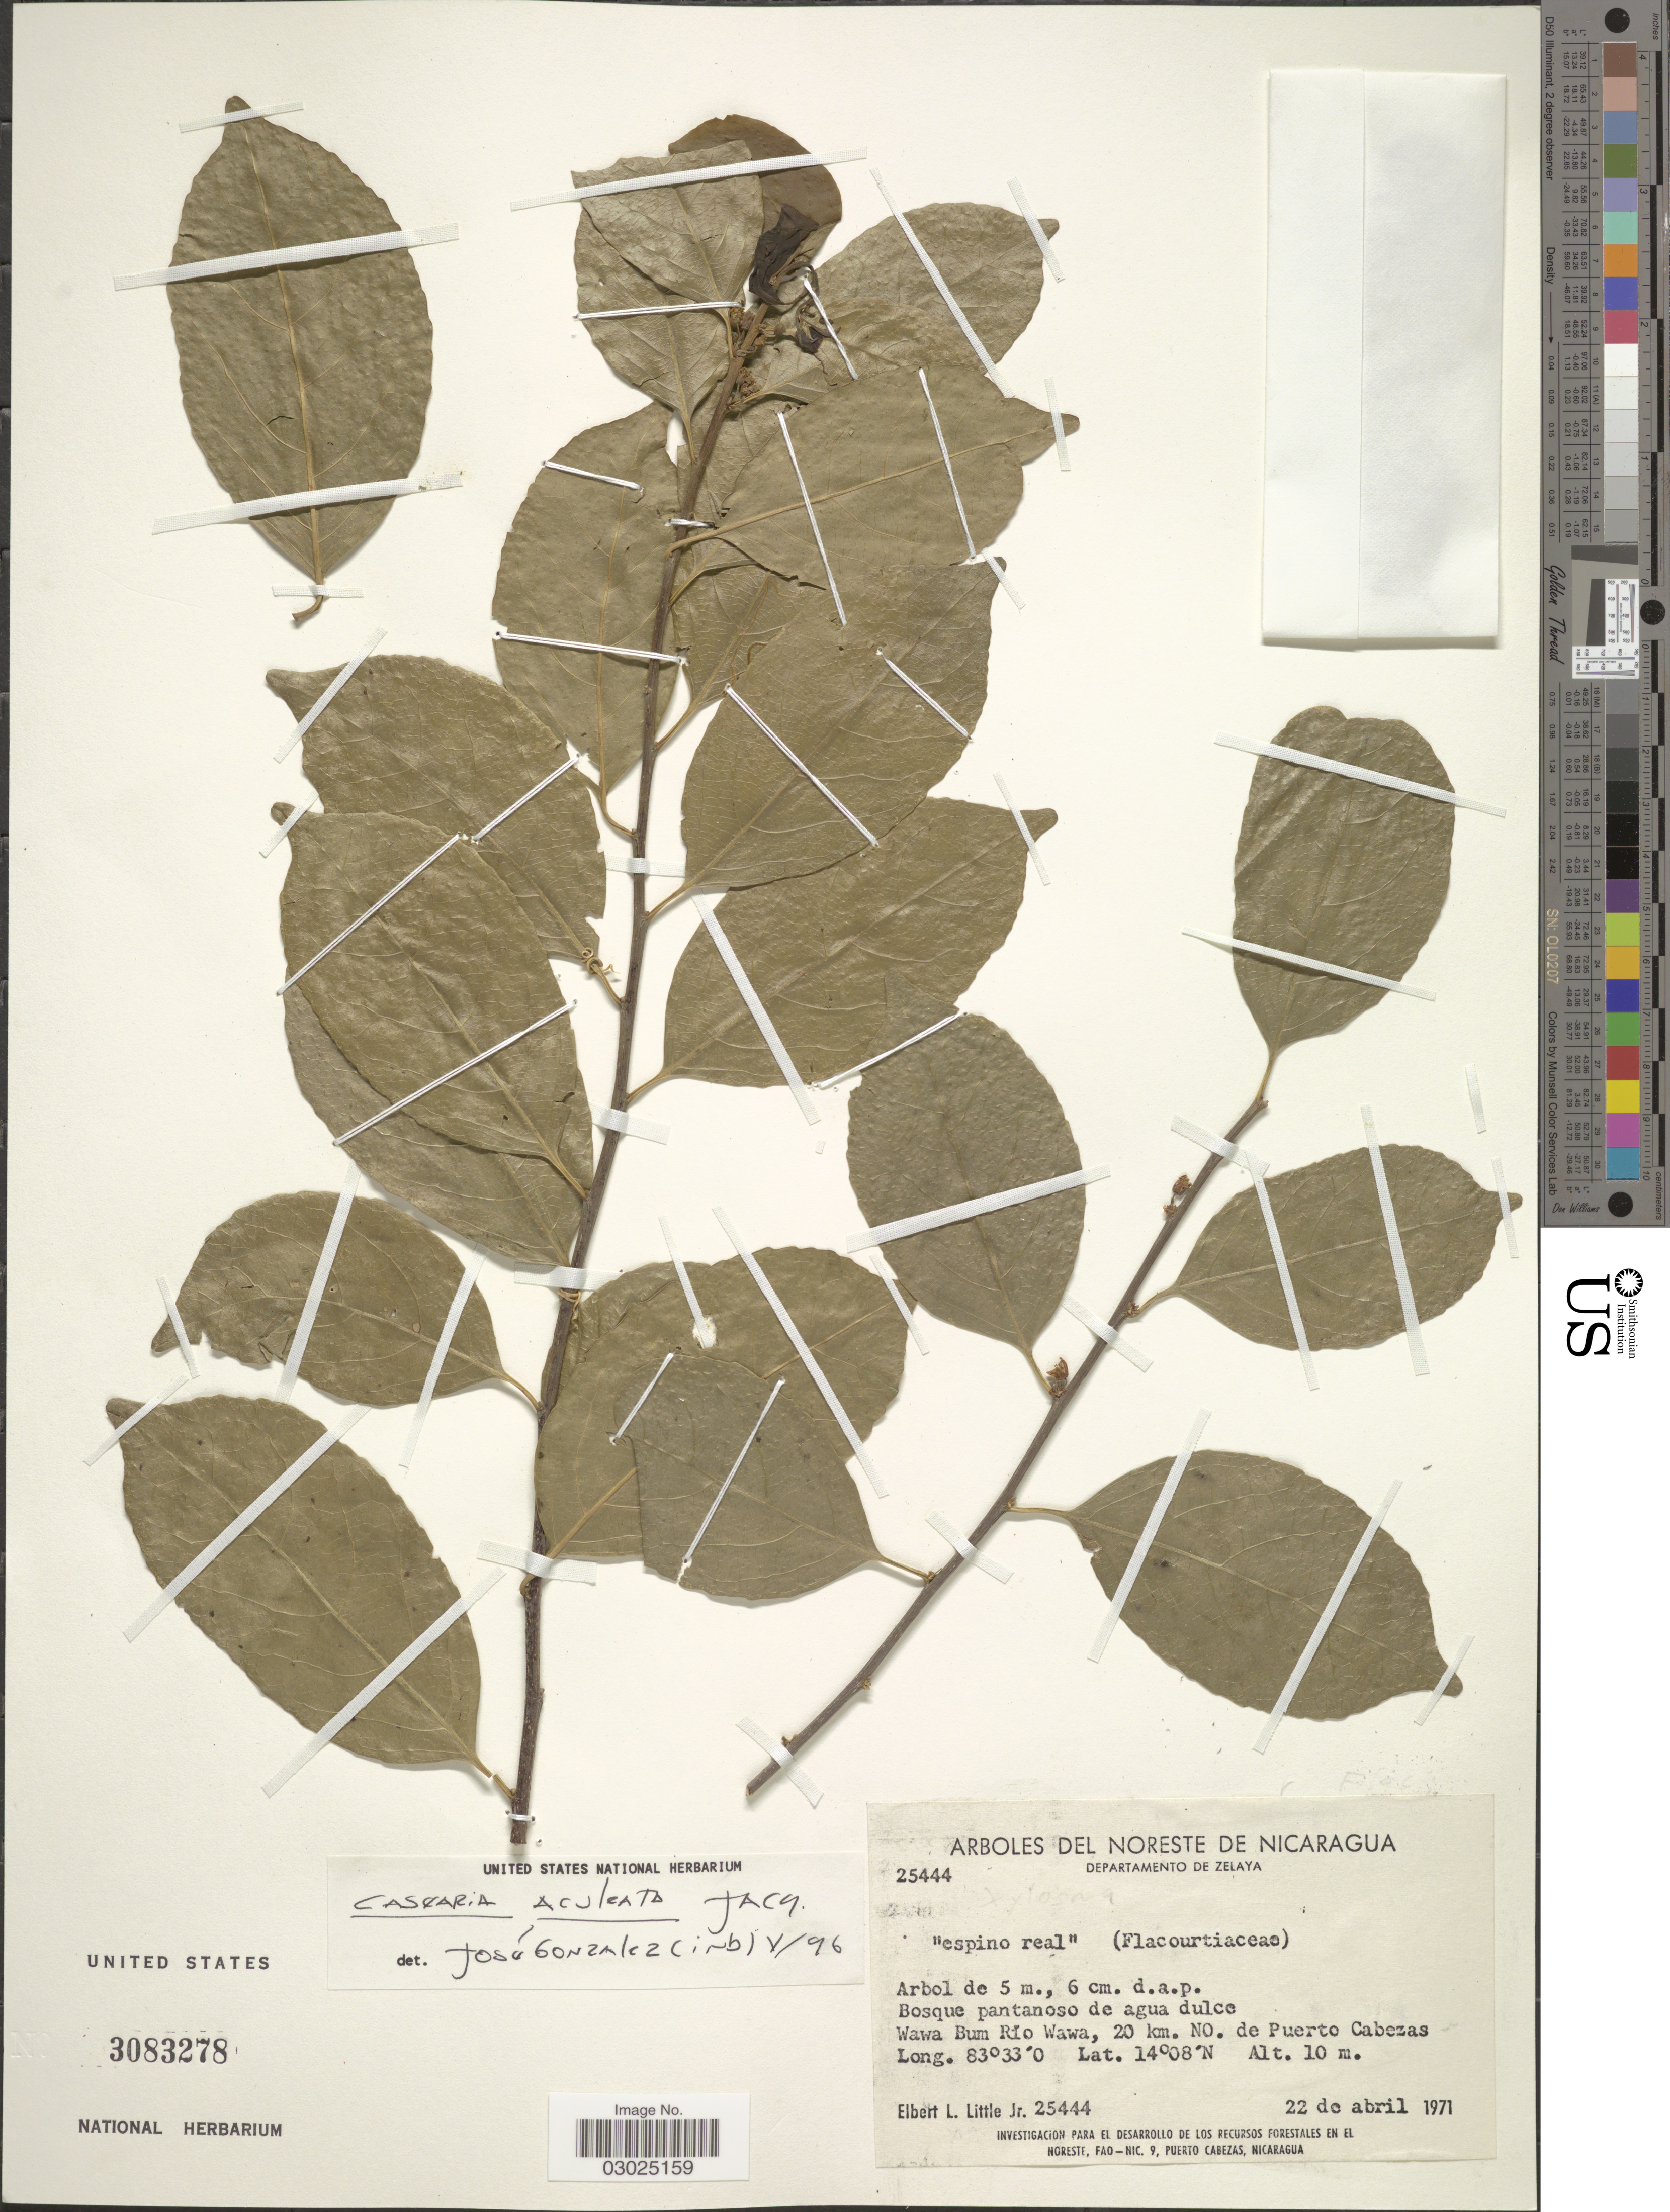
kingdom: Plantae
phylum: Tracheophyta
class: Magnoliopsida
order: Malpighiales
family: Salicaceae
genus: Casearia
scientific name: Casearia aculeata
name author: Jacq.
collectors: E. L. Little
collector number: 25444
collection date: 1971-04-22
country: Nicaragua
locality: Arboles del Noreste de Nicaragua. Departamento de Zelaya. Bosque pantanoso de agua dulce Wawa Bum Río Wawa, 20 km. NO. de Puerto Cabezas.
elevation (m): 10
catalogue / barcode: US 3083278